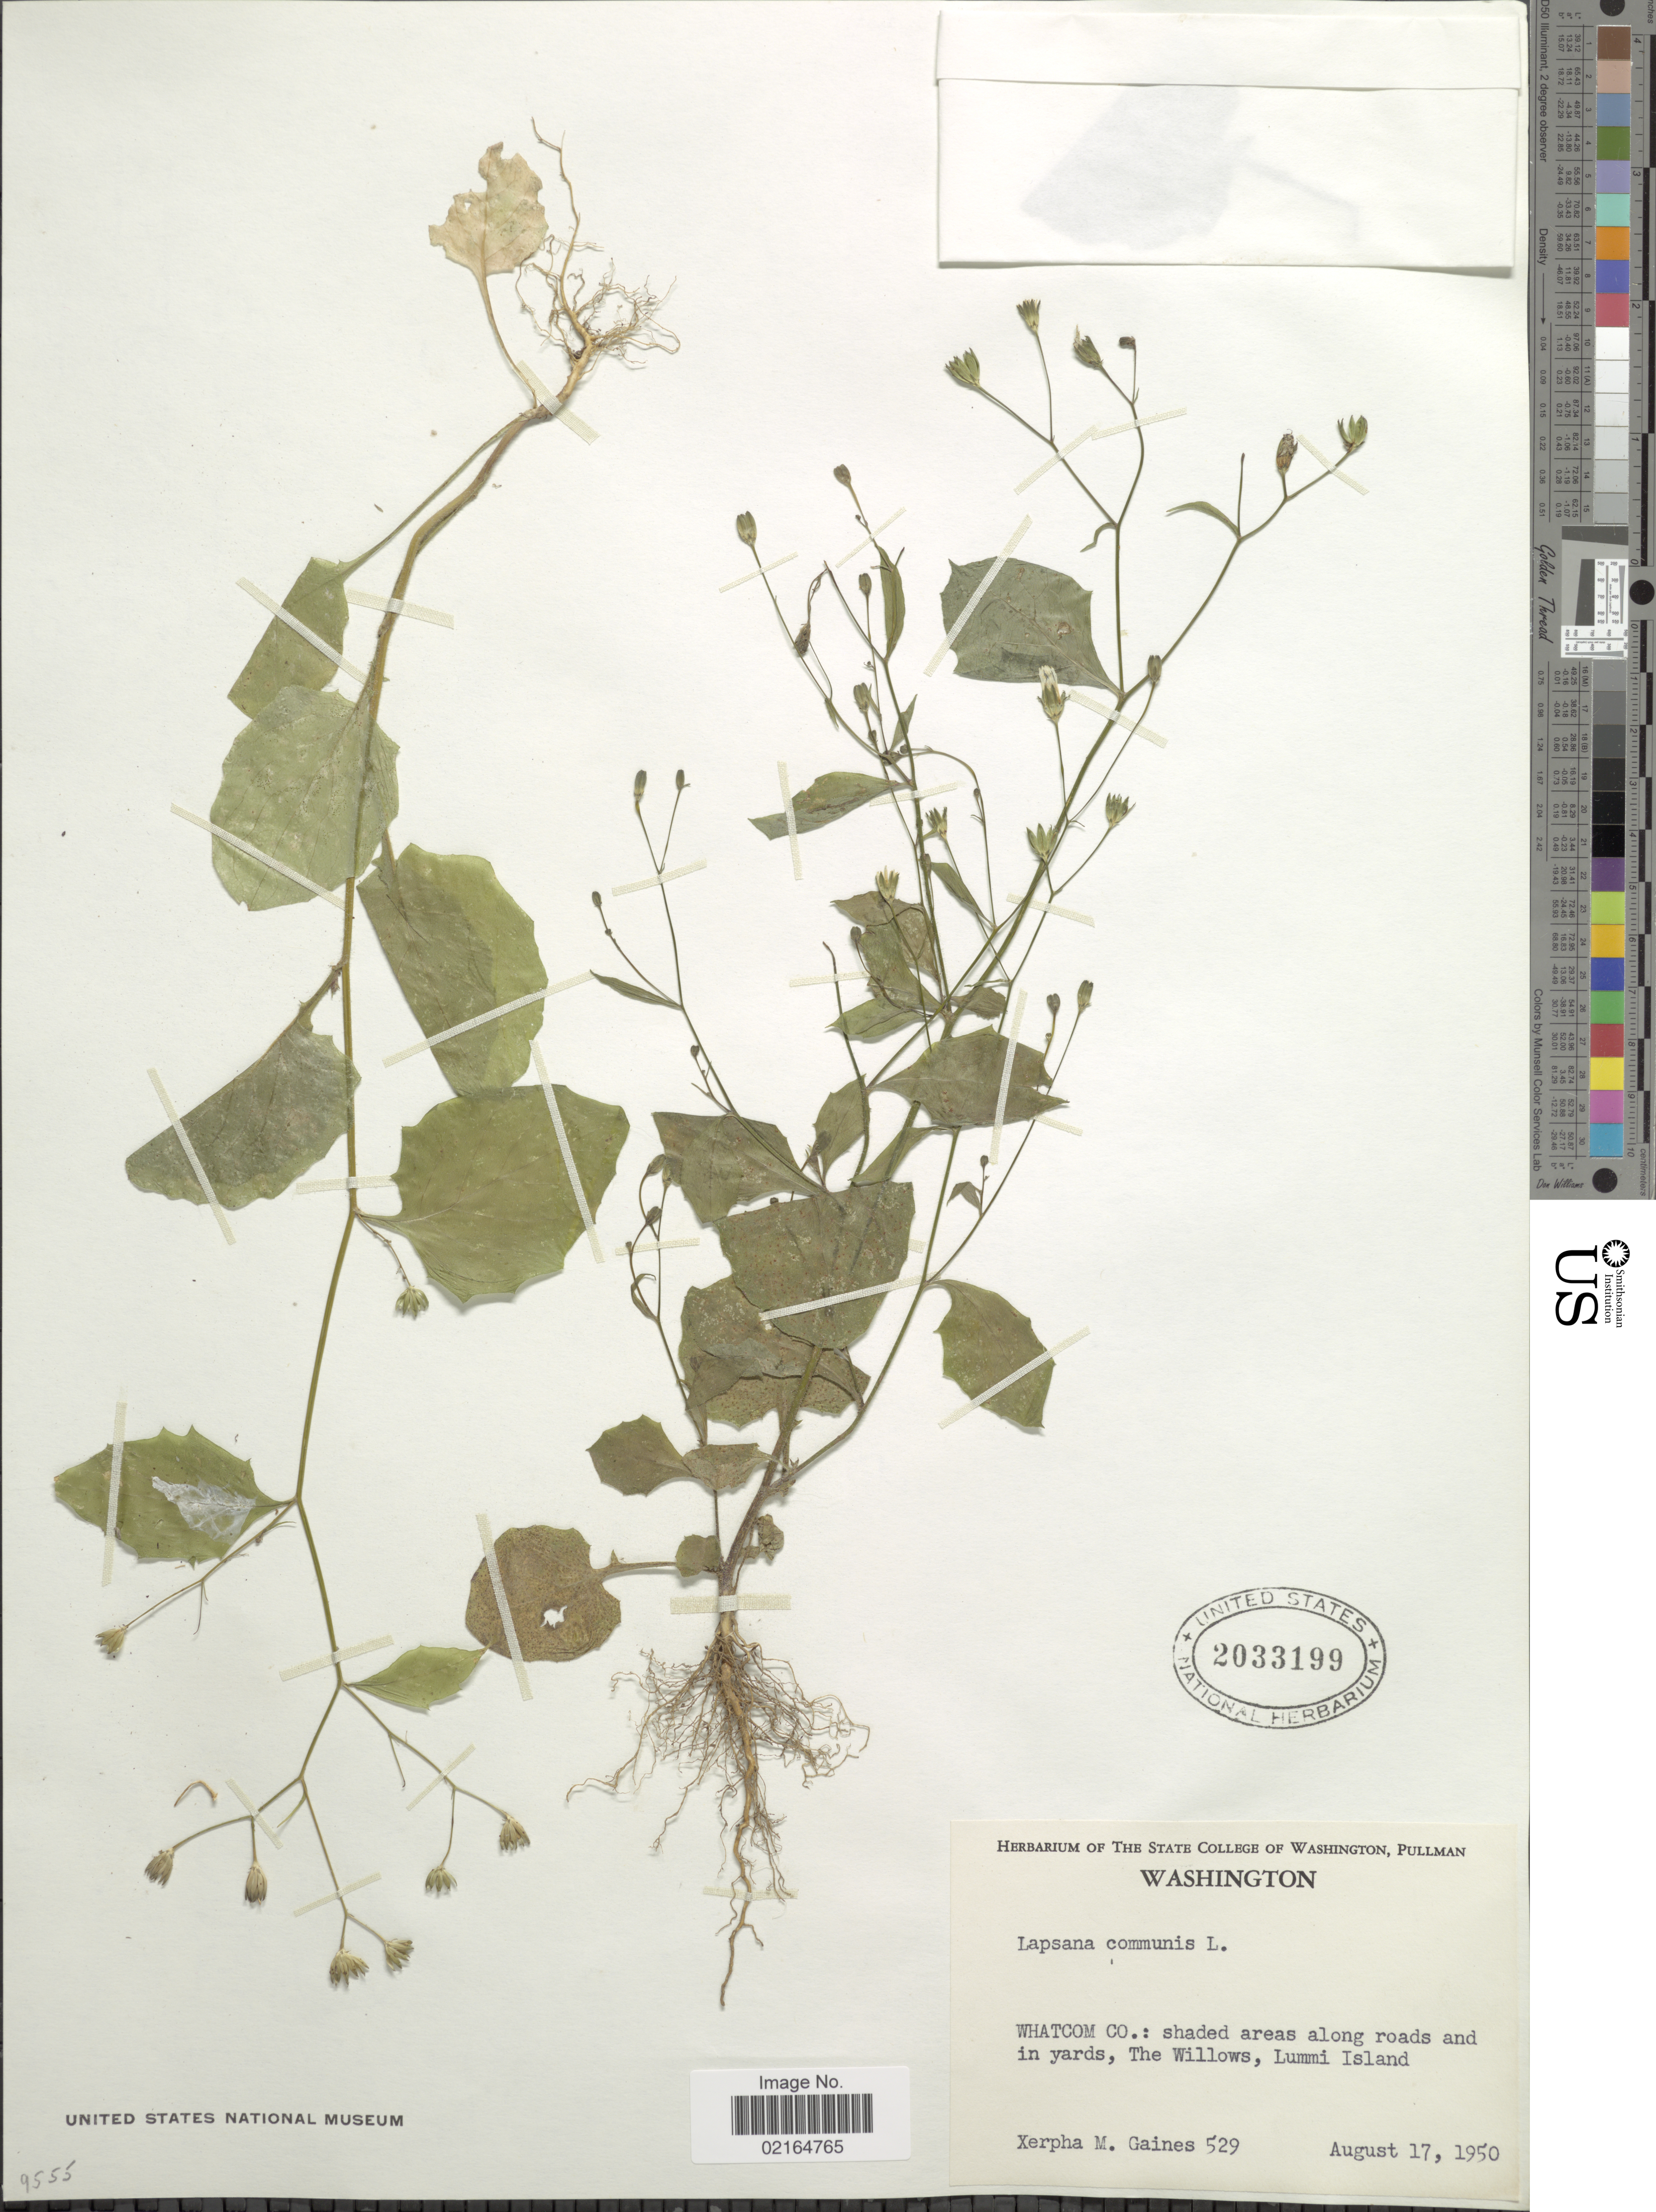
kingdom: Plantae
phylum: Tracheophyta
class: Magnoliopsida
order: Asterales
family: Asteraceae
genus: Lapsana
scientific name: Lapsana communis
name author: L.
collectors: X. Gaines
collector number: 529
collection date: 1950-08-17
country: United States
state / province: Washington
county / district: Whatcom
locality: Whatcom CO.: shaded areas along roads and in yards, The Willows, Lummi Island.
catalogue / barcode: US 2033199